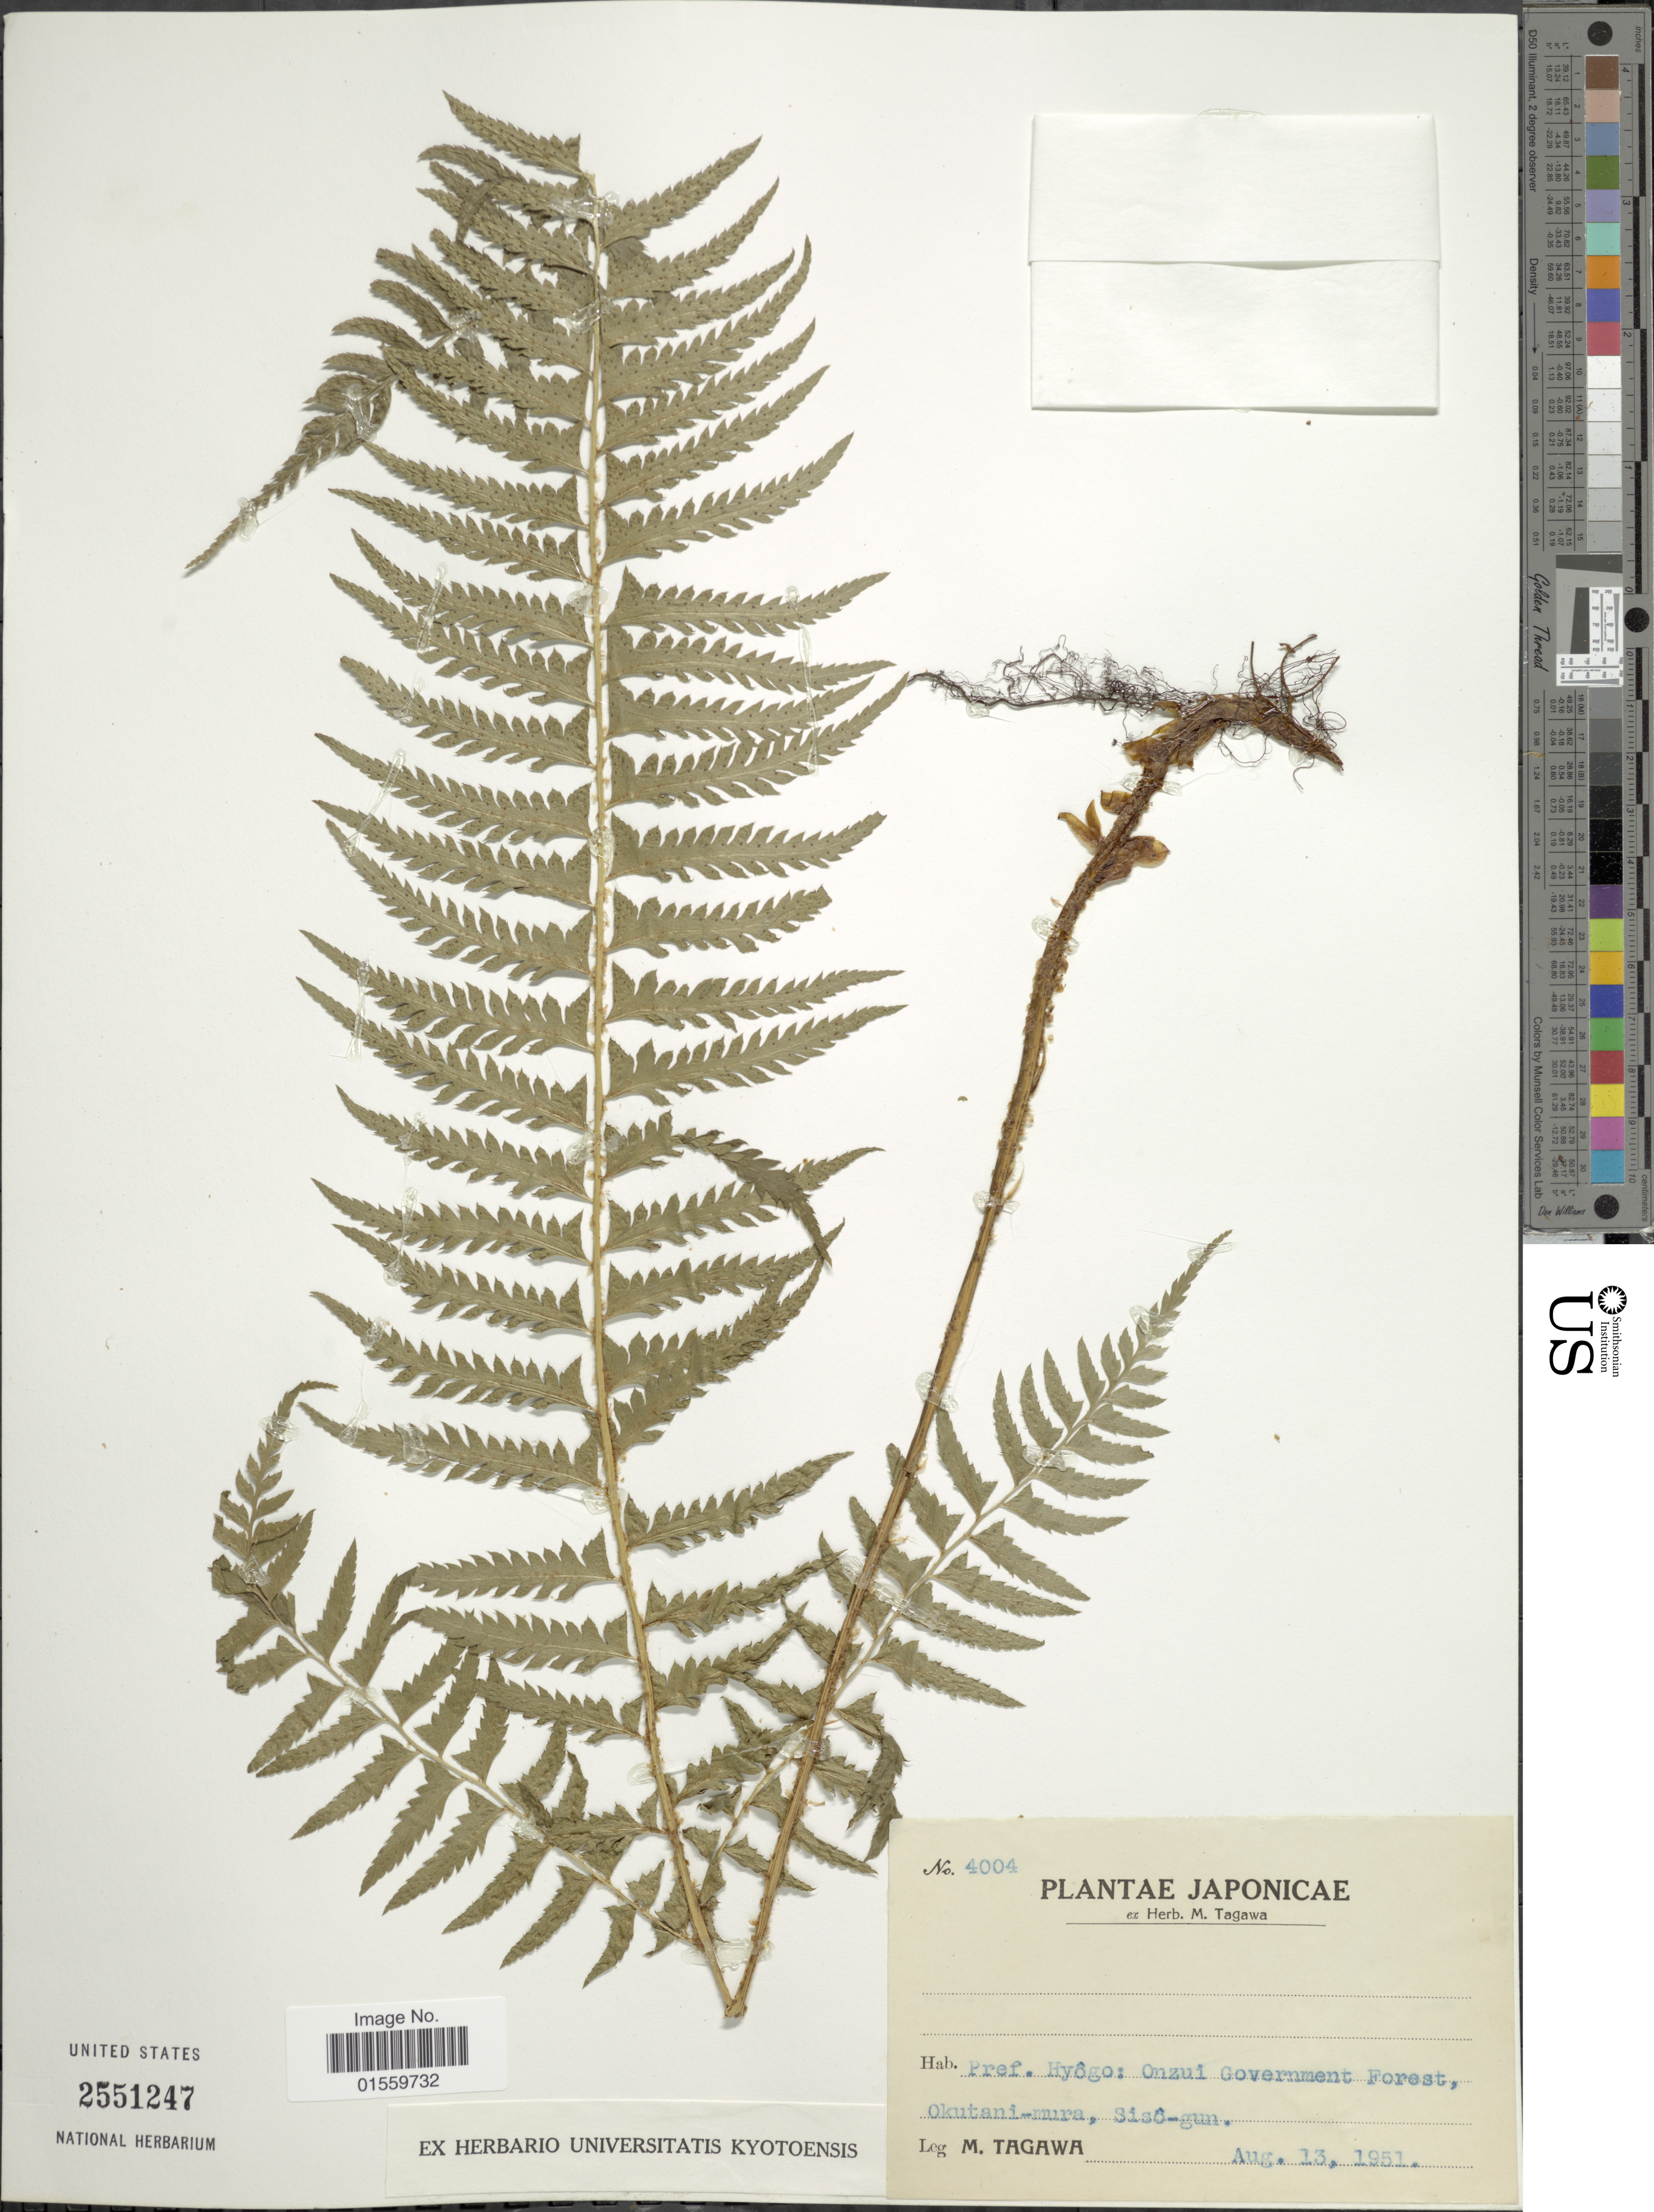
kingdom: Plantae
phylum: Tracheophyta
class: Polypodiopsida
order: Polypodiales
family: Dryopteridaceae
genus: Polystichum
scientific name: Polystichum tripteron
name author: (Kunze) C. Presl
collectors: M. Tagawa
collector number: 4004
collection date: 1951-08-13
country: Japan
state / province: Hyogo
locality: Japonicae, Pref. Hyogo: Onzui Government Forest, Okutani-mura, Siso-gun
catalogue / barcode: US 2551247